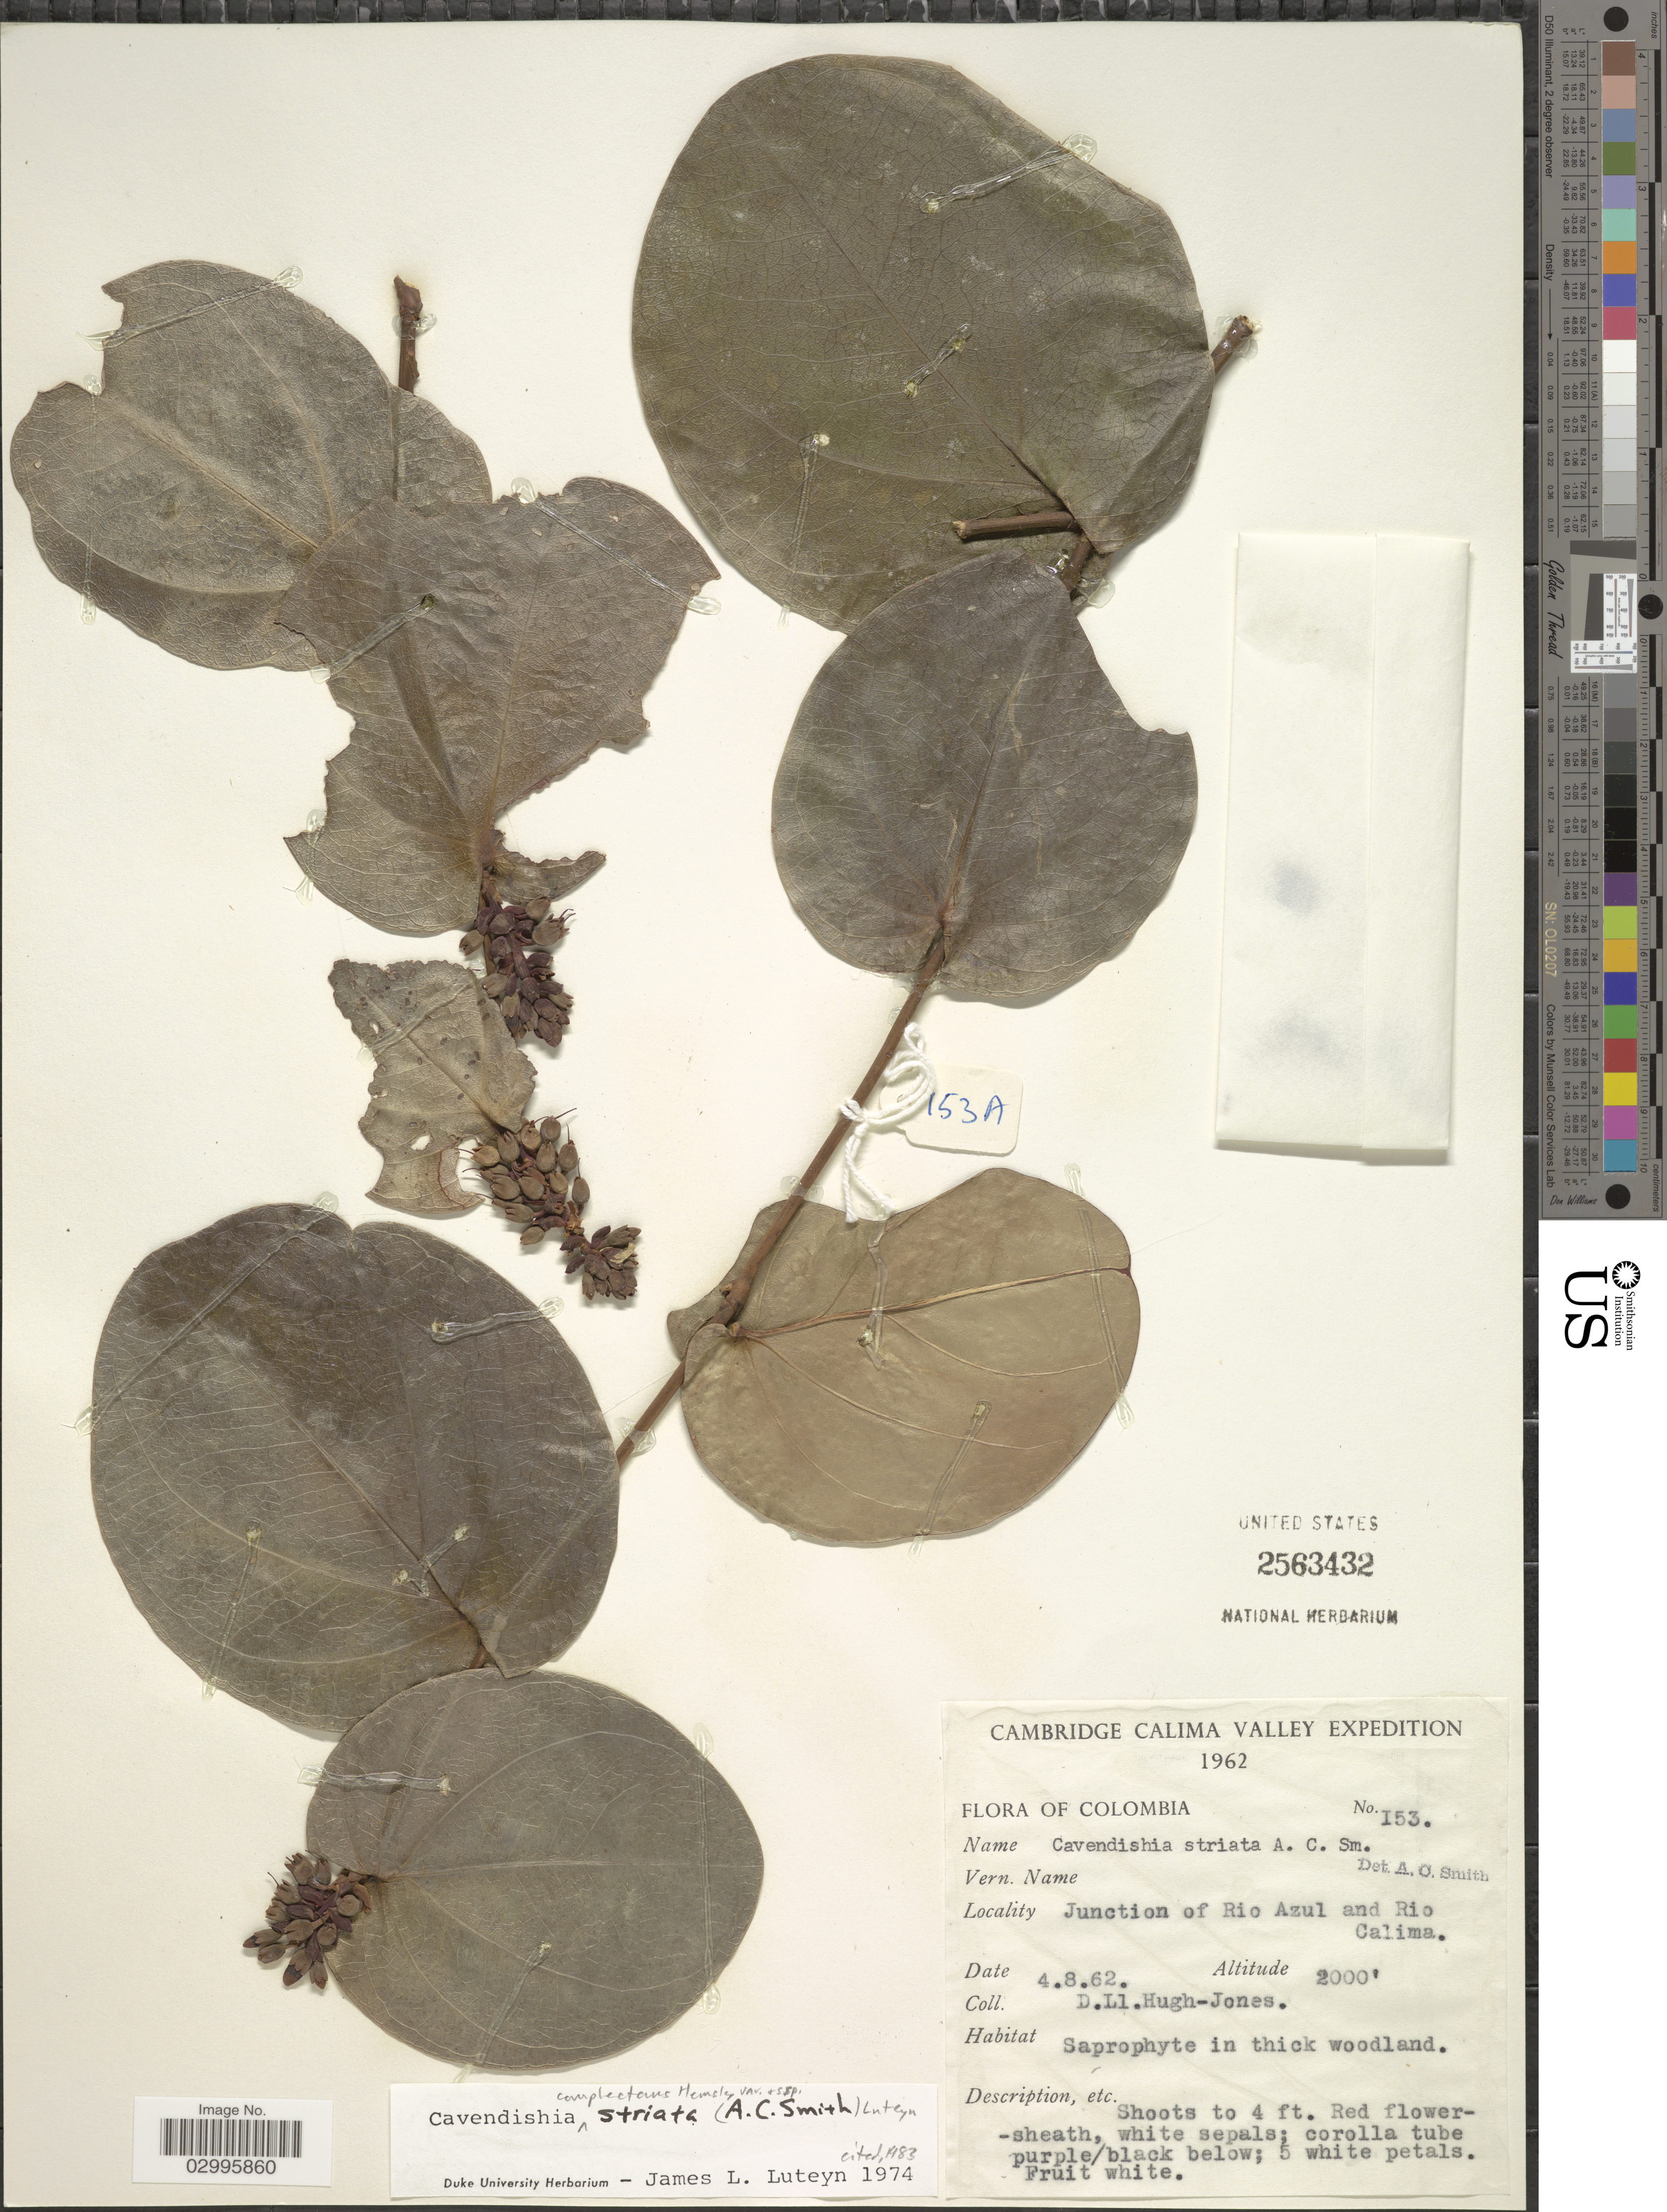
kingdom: Plantae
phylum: Tracheophyta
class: Magnoliopsida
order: Ericales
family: Ericaceae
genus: Cavendishia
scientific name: Cavendishia complectens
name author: Hemsl.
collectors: D. Hugh-Jones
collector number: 153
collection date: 1962-08-04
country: Colombia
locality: Cambridge Calima Valley [unsure placement]. Junction of Rio Azul and Rio Calima.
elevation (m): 610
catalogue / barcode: US 2563432